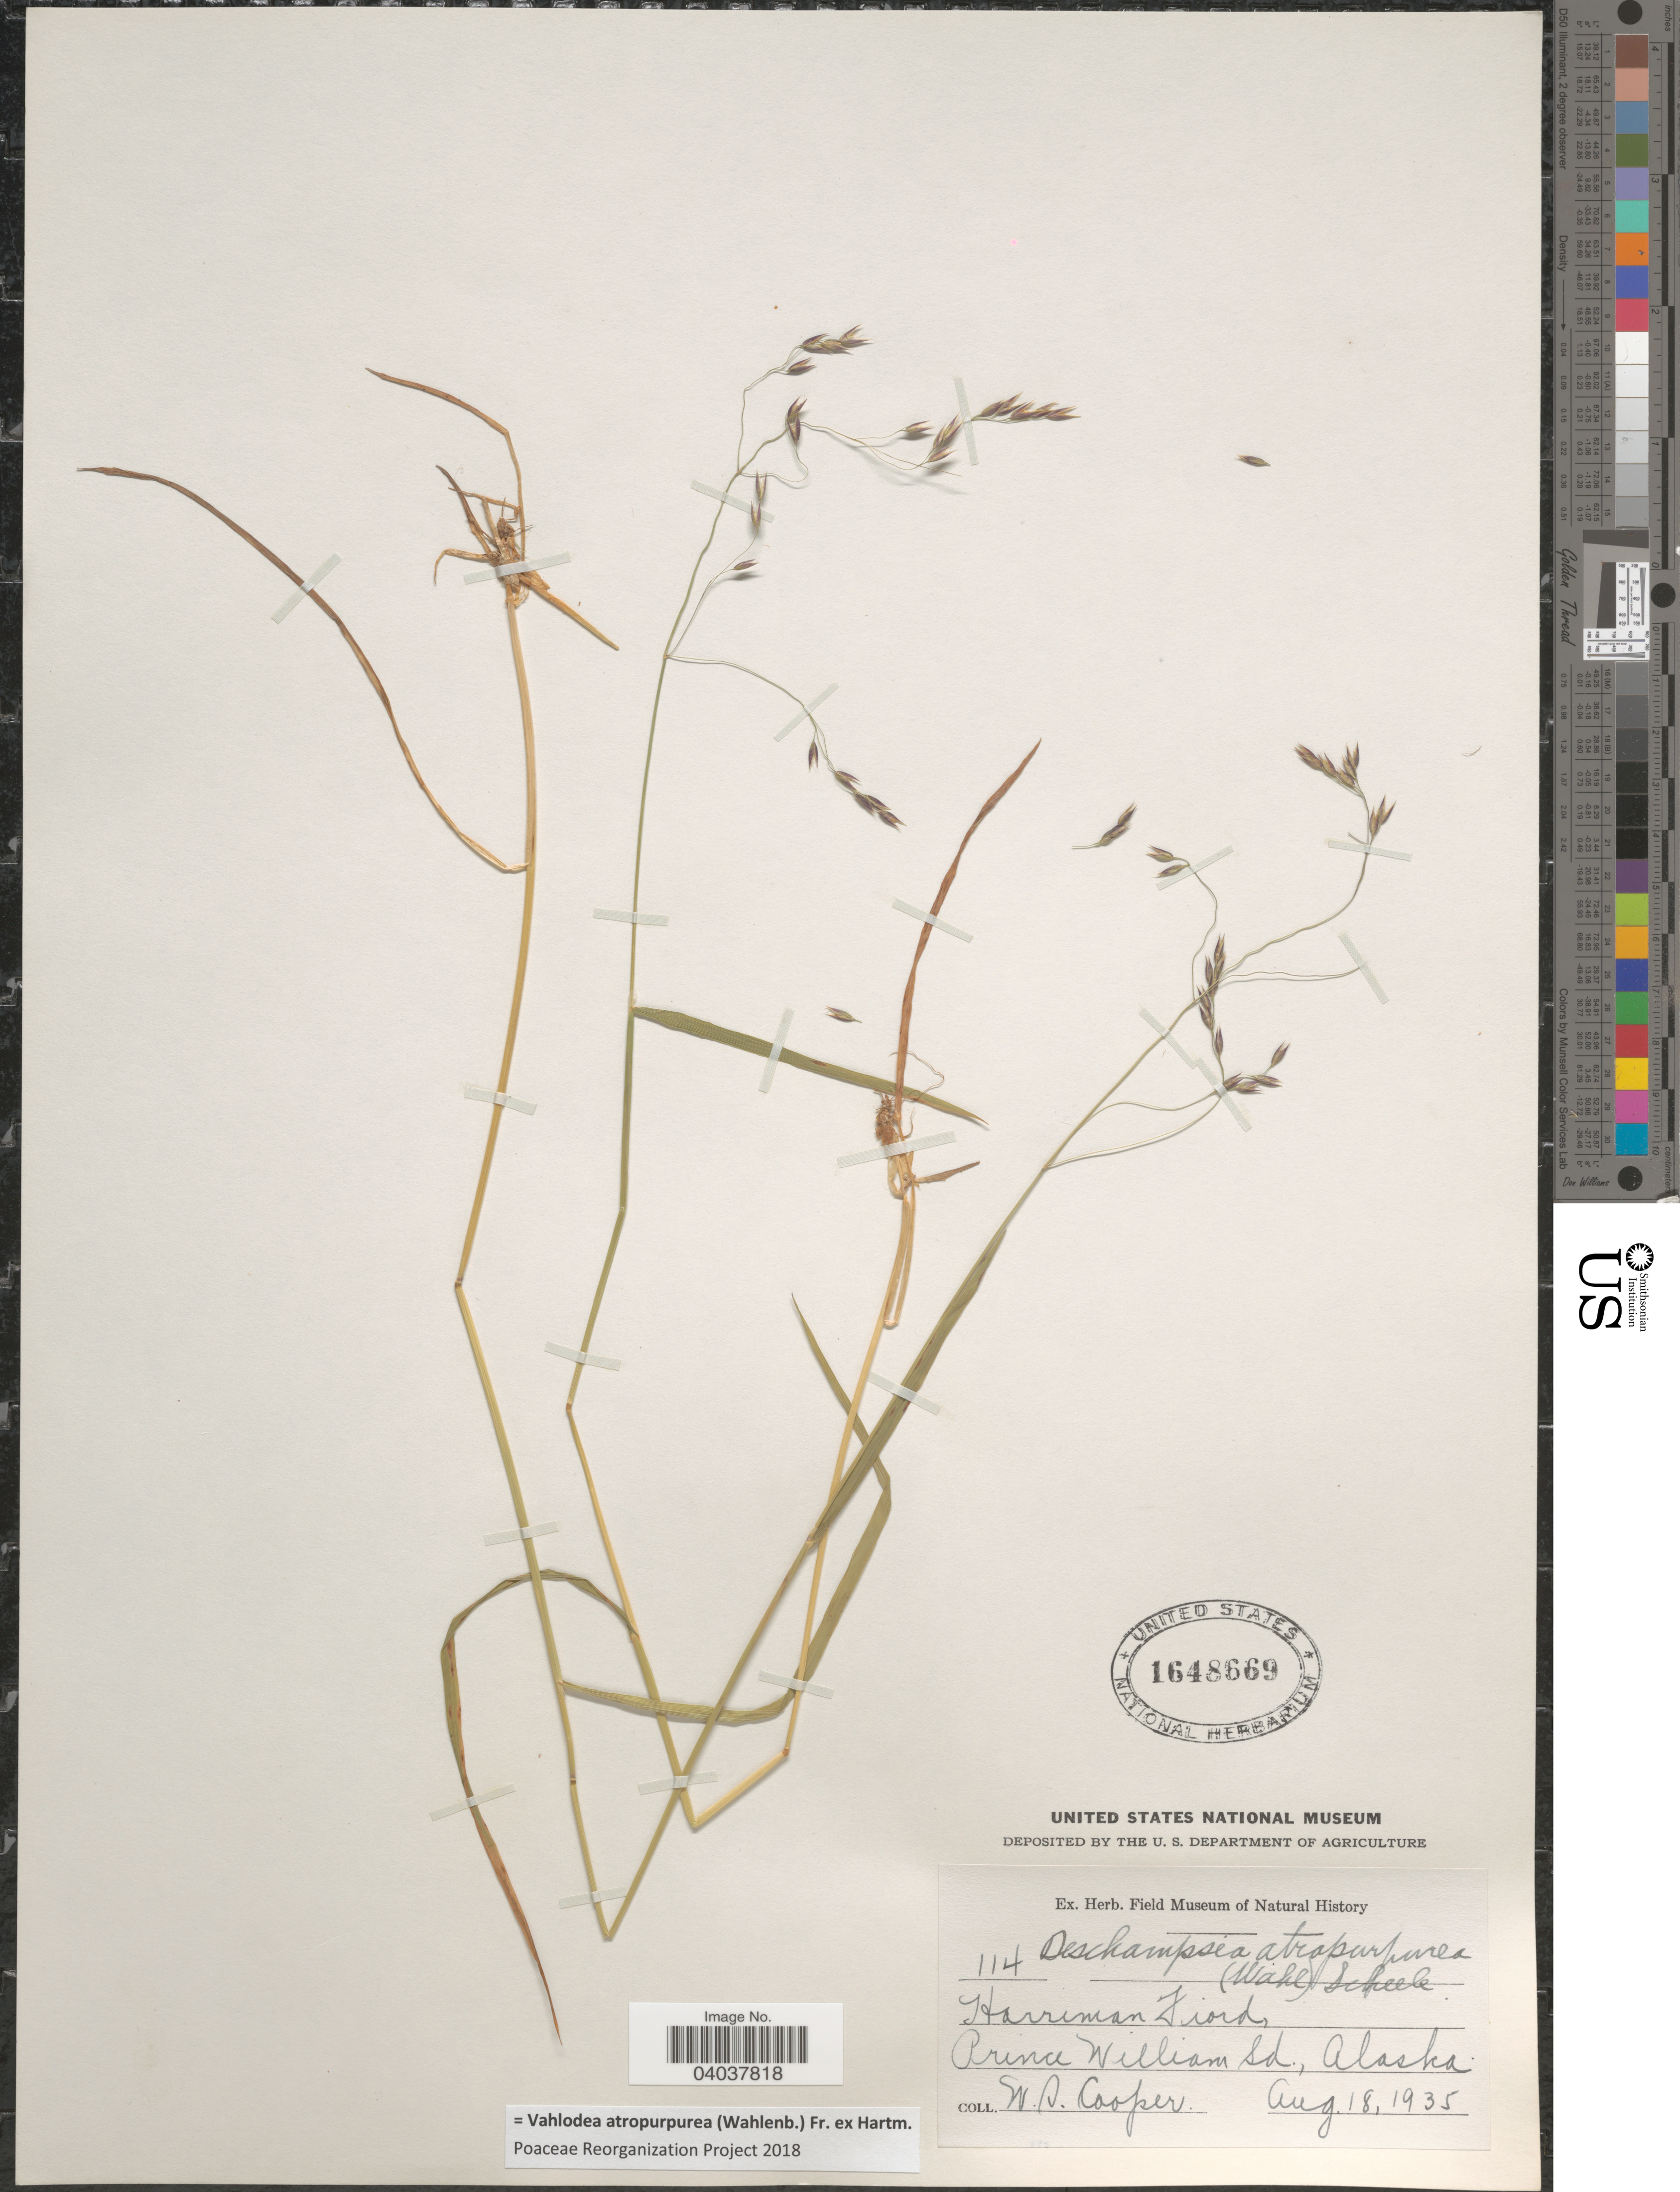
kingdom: Plantae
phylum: Tracheophyta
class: Liliopsida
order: Poales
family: Poaceae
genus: Vahlodea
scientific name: Vahlodea atropurpurea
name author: (Wahlenb.) Fr. ex Hartm.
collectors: W. Cooper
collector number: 114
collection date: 1935-08-18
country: United States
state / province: Alaska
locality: Harriman Fiord. Prince William Sd.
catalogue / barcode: US 1648669